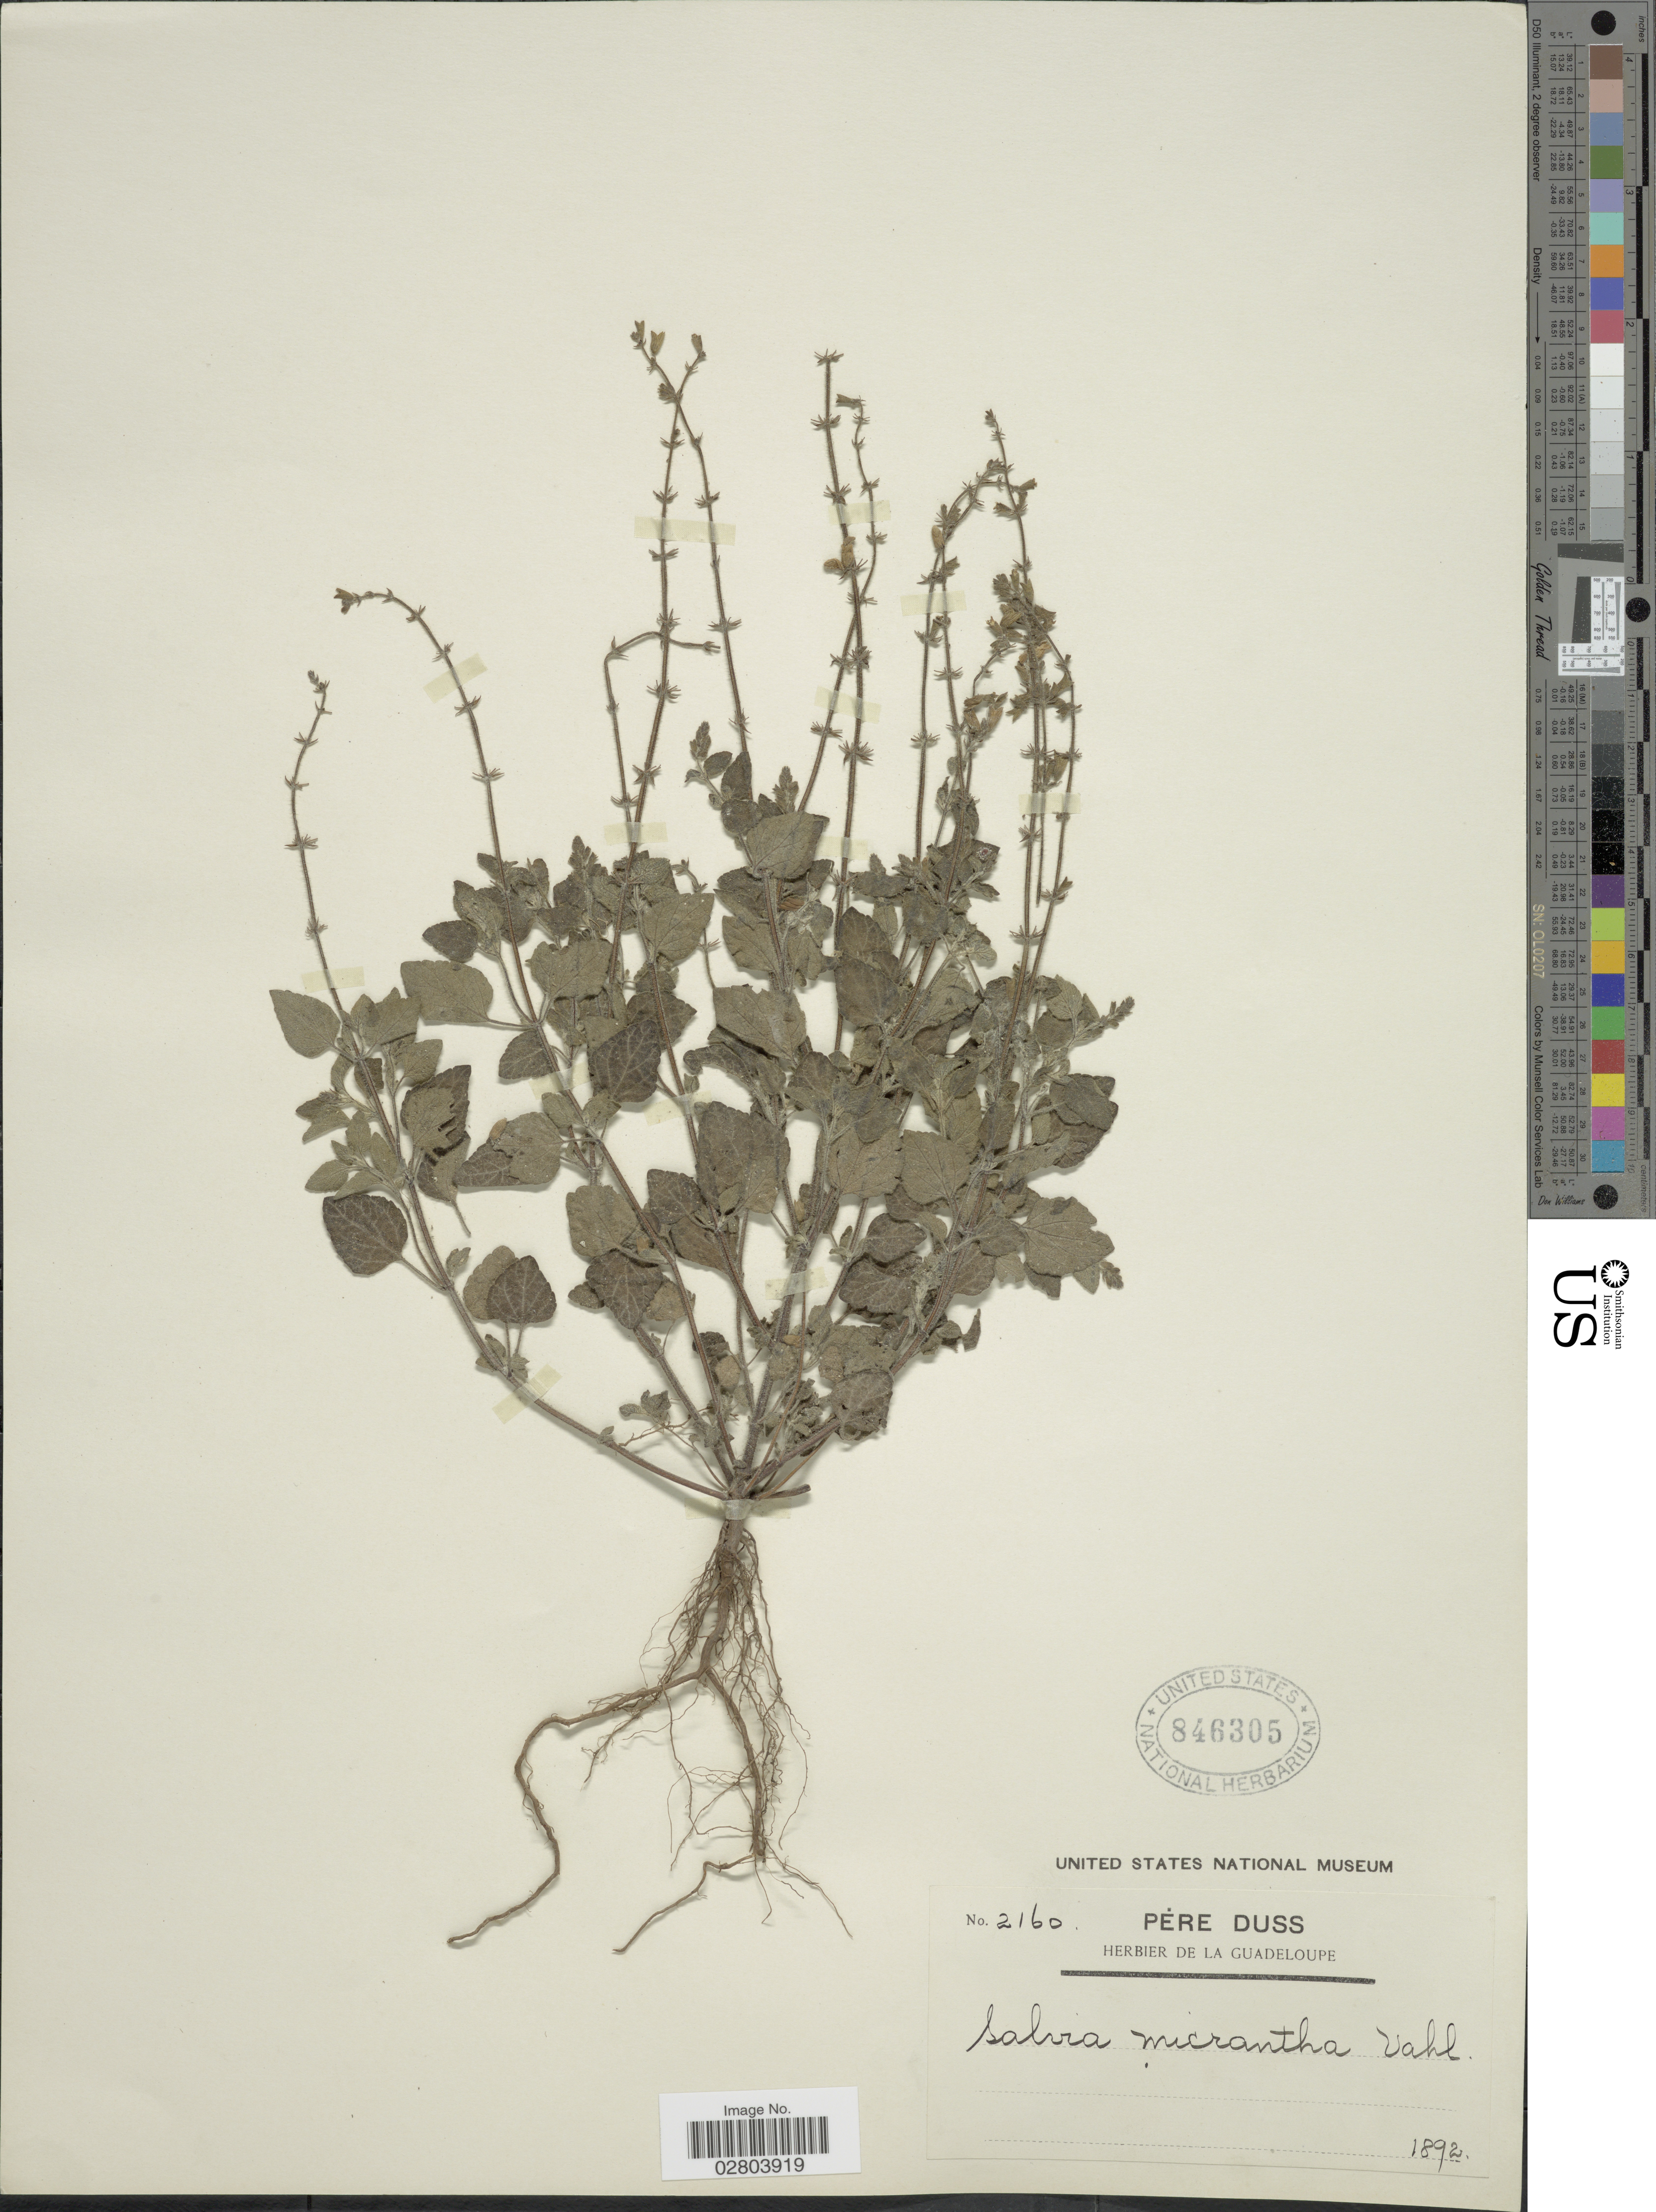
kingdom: Plantae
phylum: Tracheophyta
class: Magnoliopsida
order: Lamiales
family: Lamiaceae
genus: Salvia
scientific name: Salvia serotina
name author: L.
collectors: Père Duss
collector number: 2160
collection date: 1892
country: Guadeloupe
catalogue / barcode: US 846305